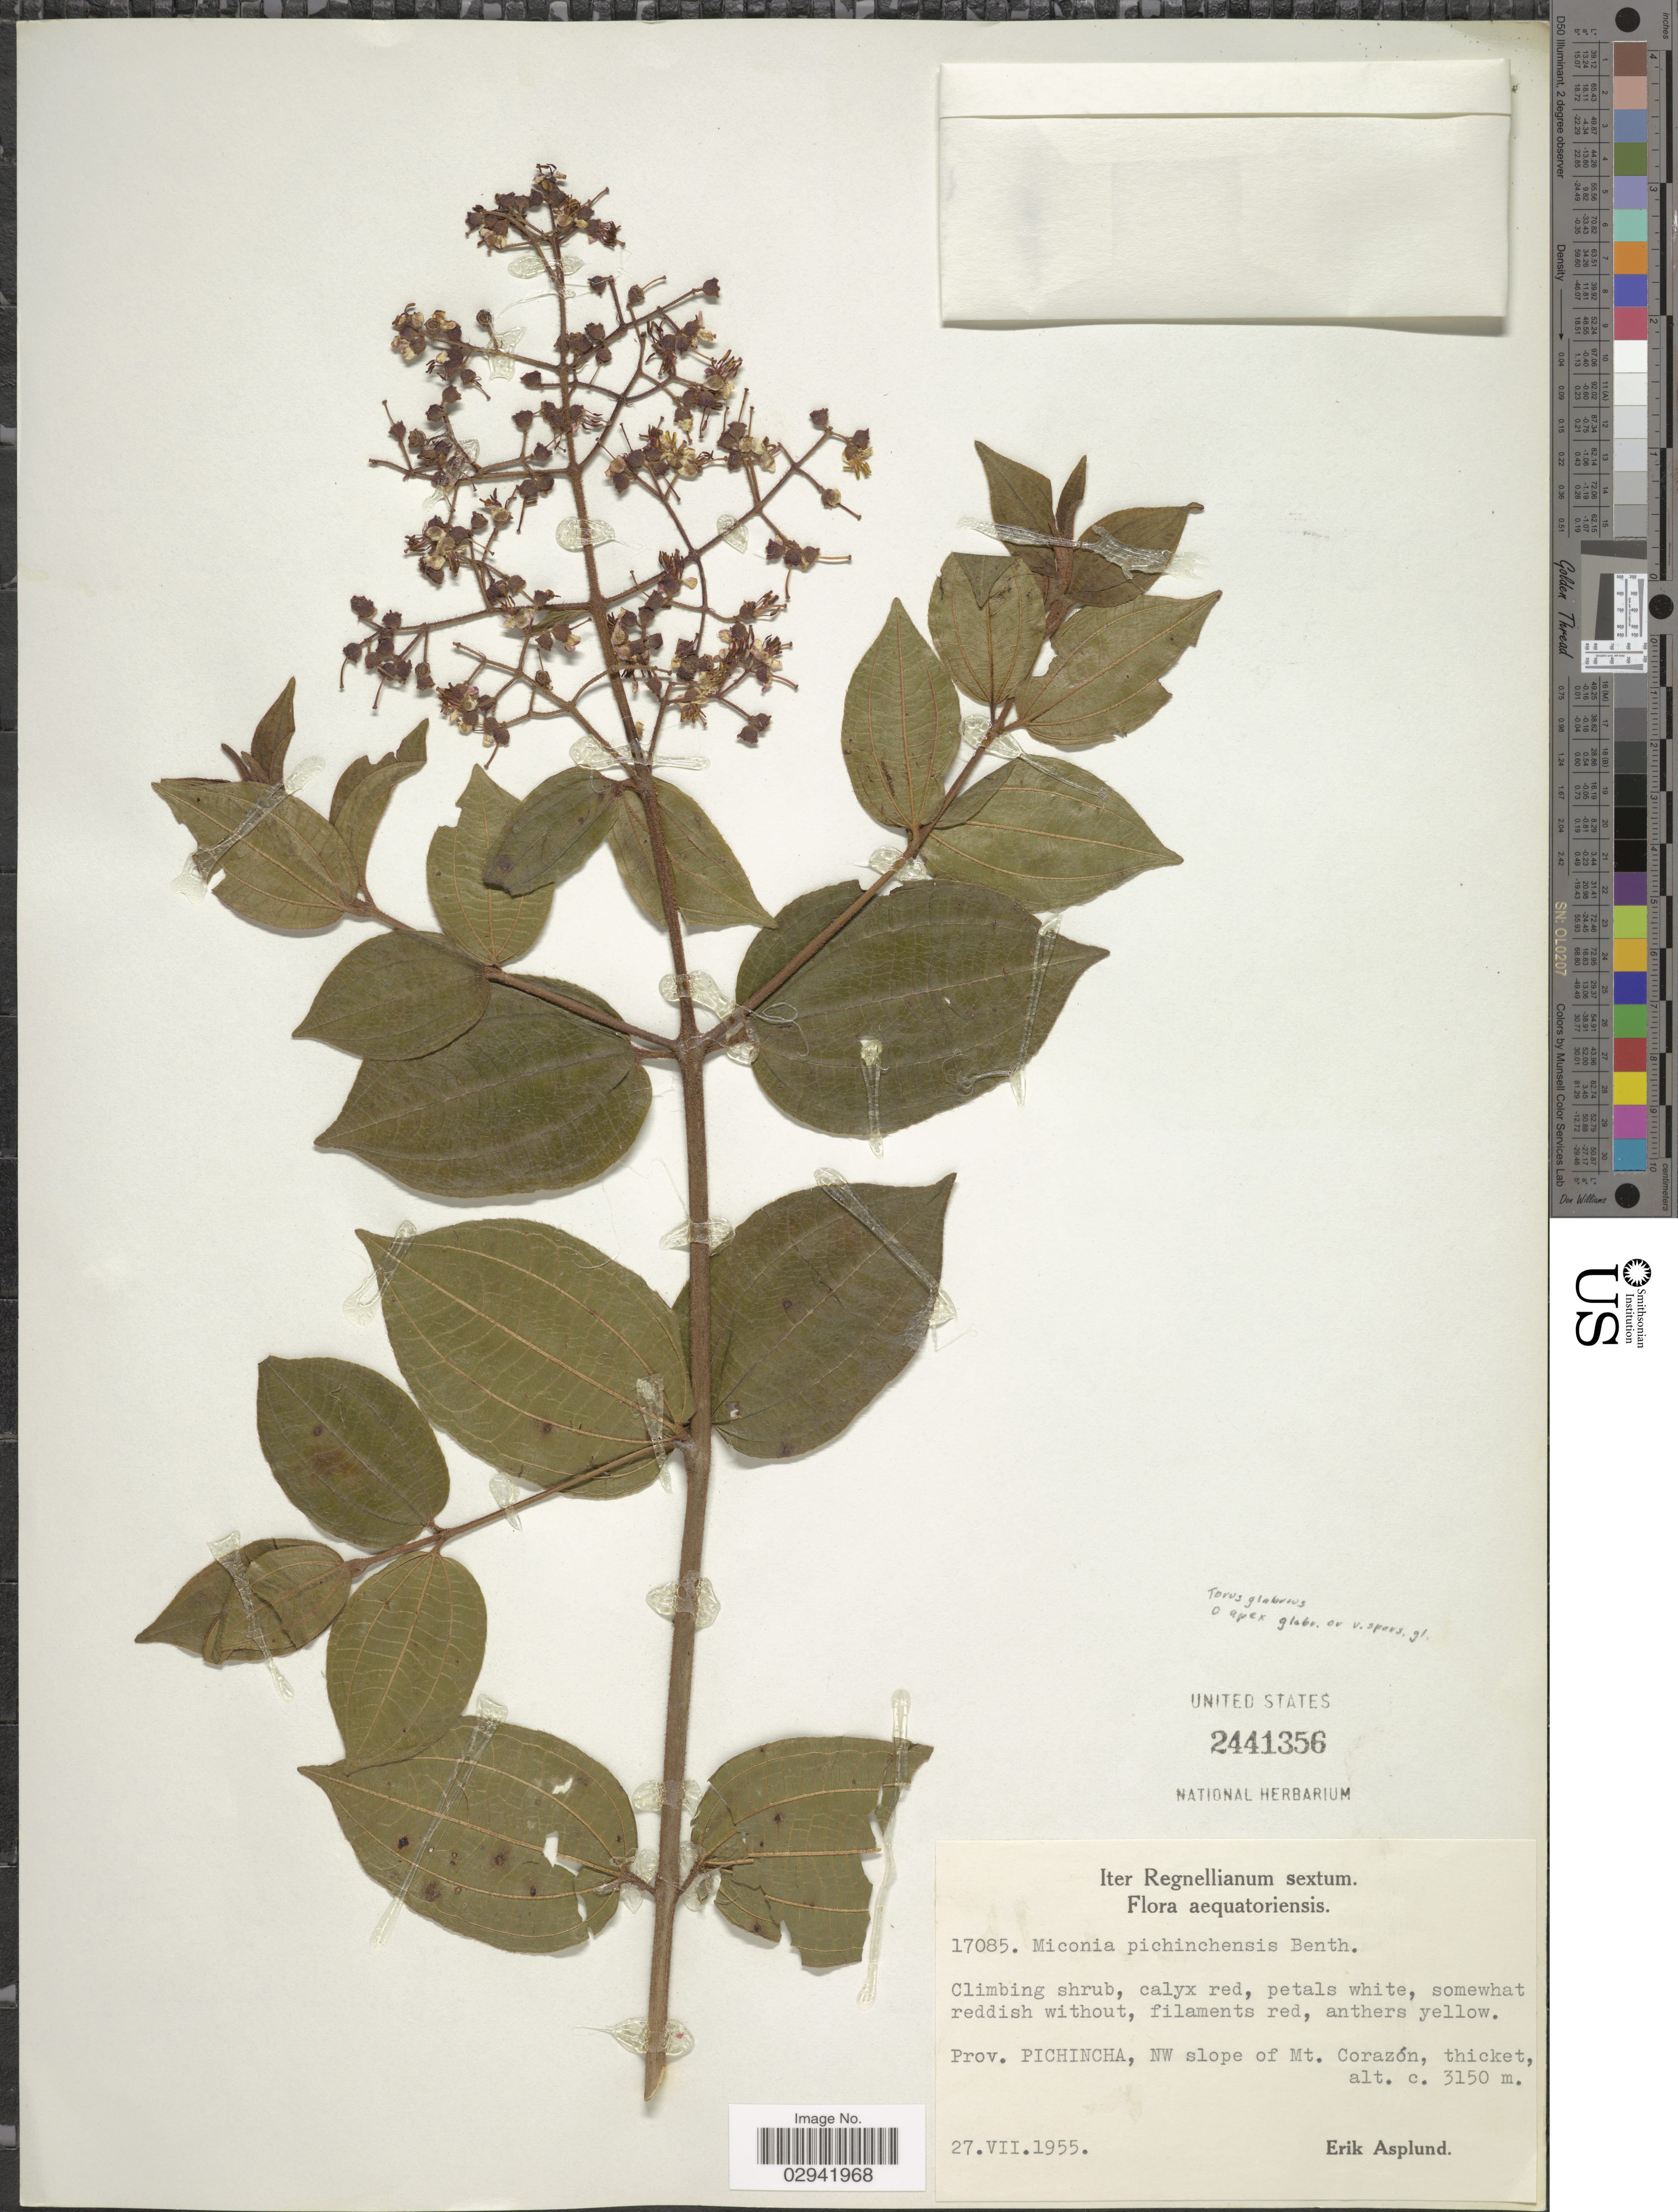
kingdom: Plantae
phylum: Tracheophyta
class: Magnoliopsida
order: Myrtales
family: Melastomataceae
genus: Miconia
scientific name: Miconia pichinchensis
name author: Benth.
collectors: E. Asplund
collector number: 17085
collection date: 1955-07-27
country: Ecuador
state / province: Pichincha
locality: NW slope of Mt. Corazón.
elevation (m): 3150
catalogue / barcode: US 2441356